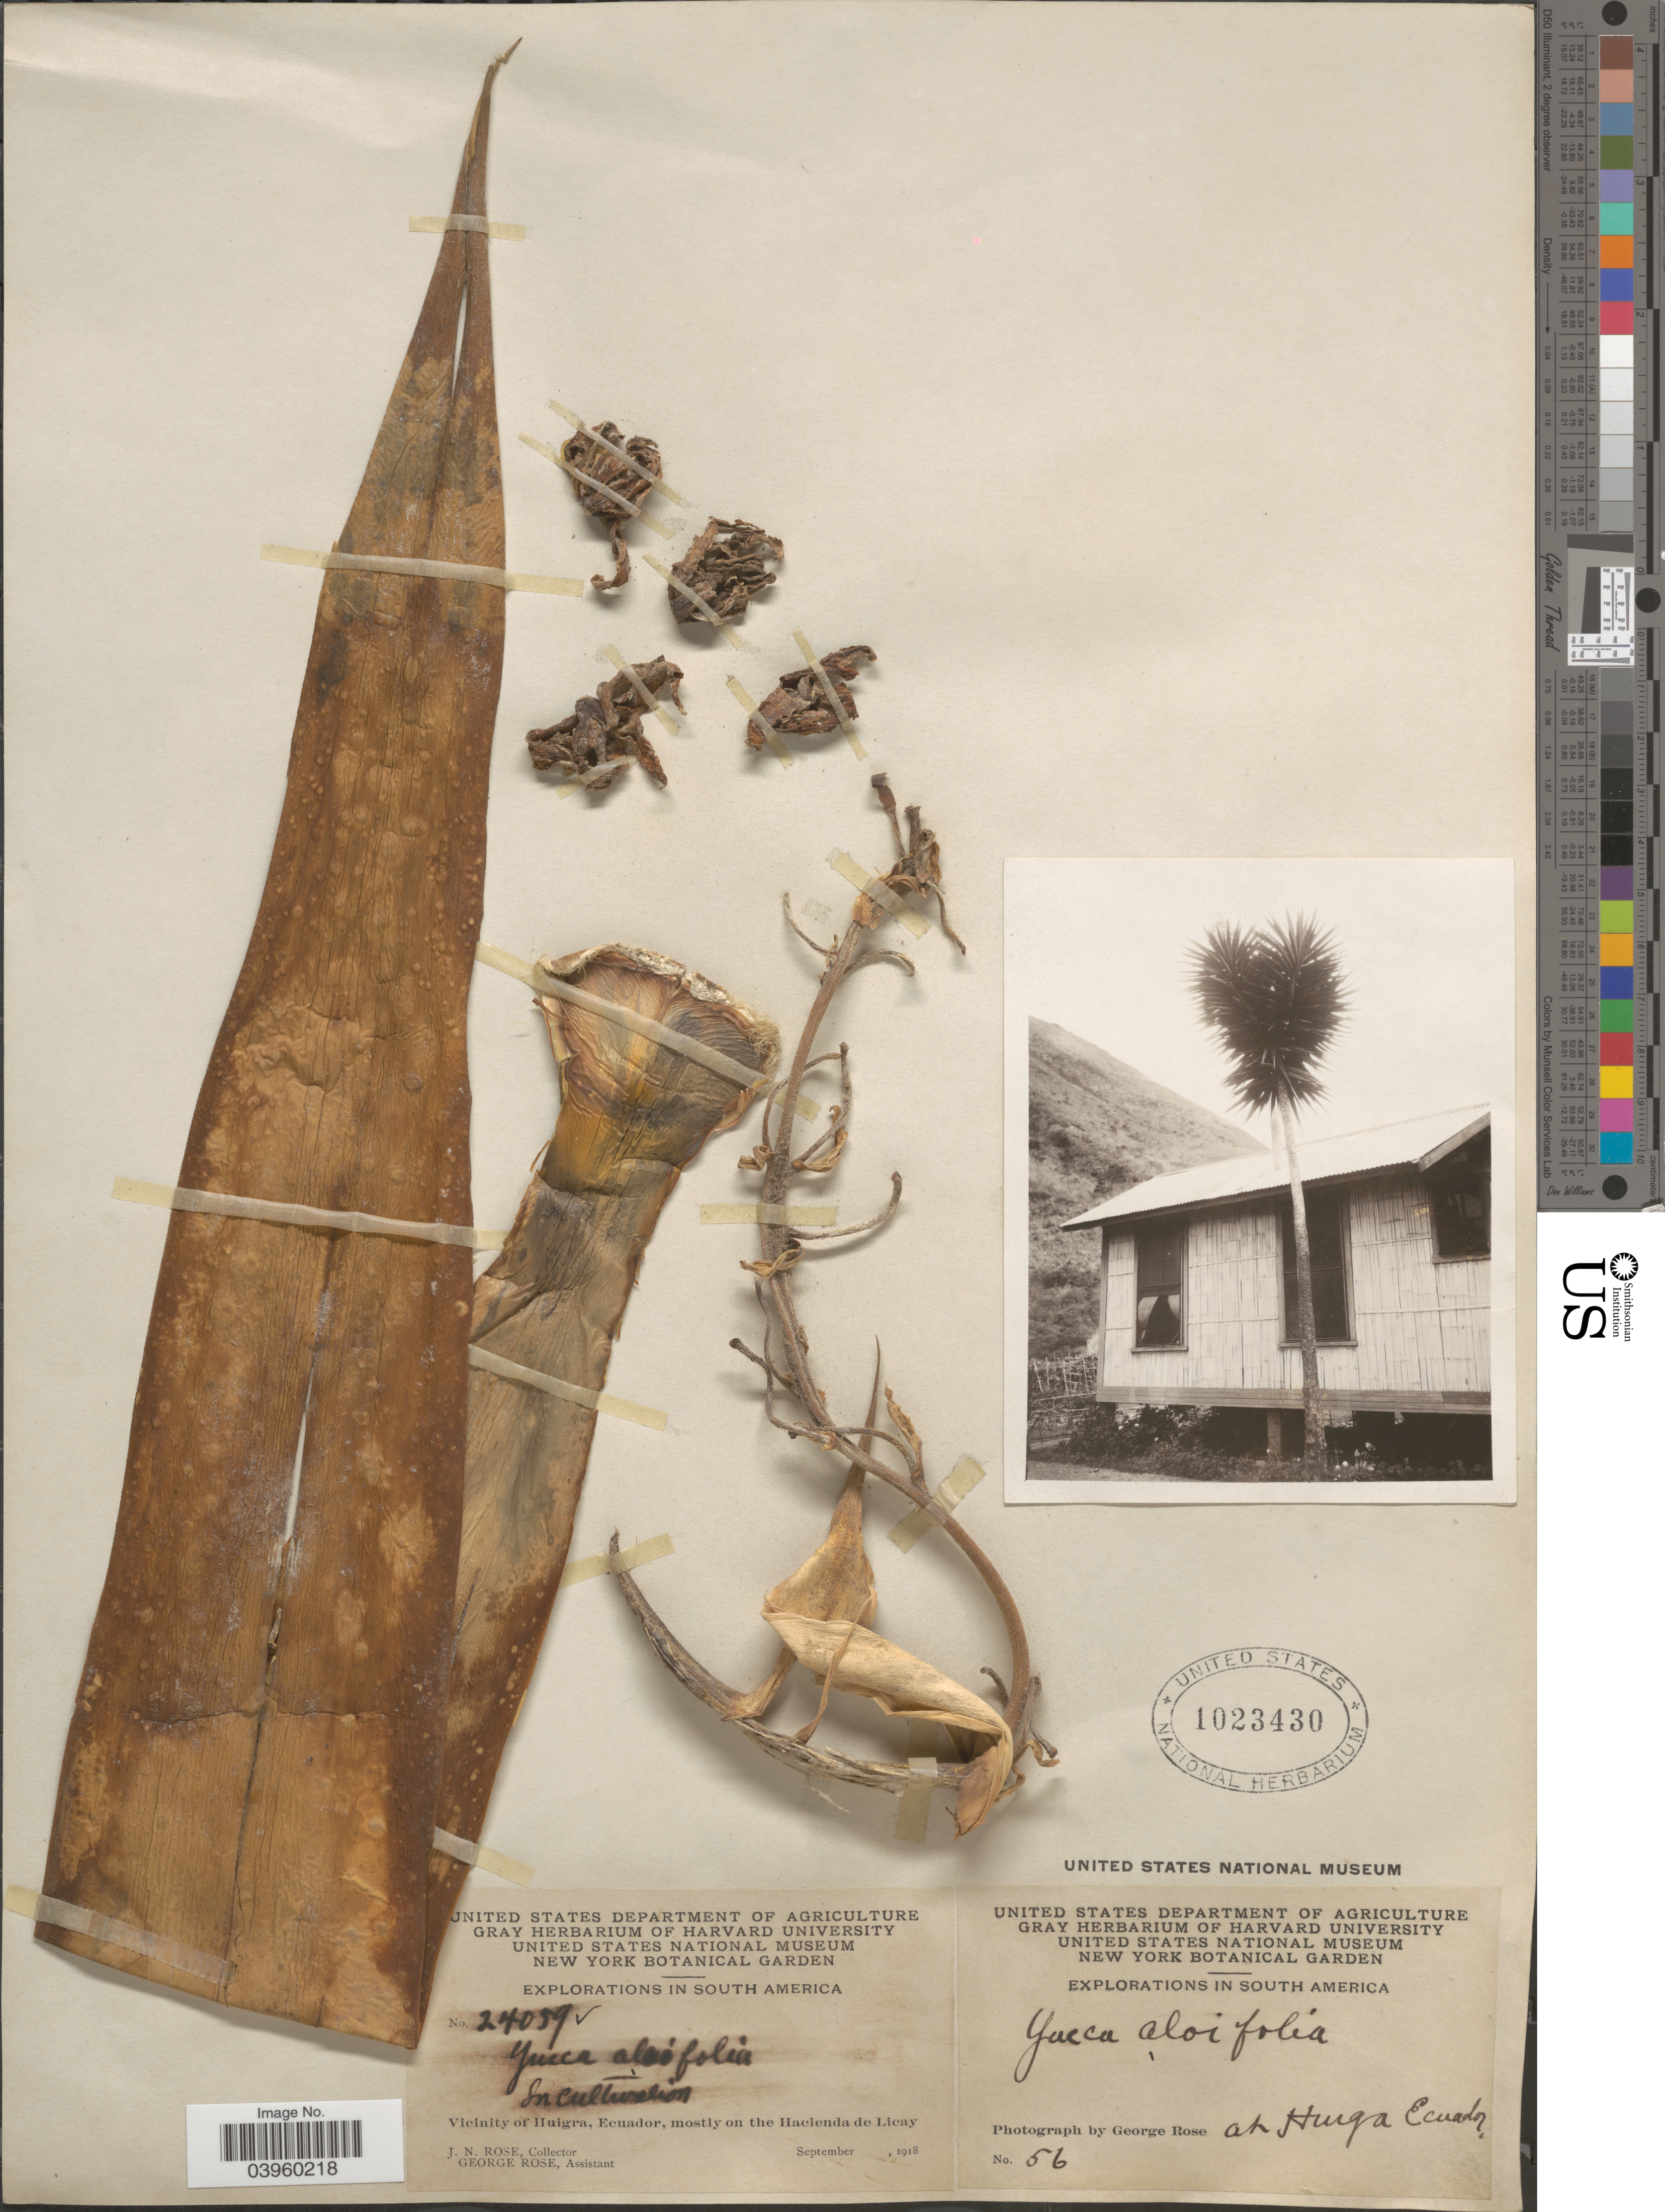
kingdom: Plantae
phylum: Tracheophyta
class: Liliopsida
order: Asparagales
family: Asparagaceae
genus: Yucca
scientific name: Yucca aloifolia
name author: L.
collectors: J. N. Rose & G. Rose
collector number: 24059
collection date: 1918-09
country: Ecuador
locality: Vicinity of Huigra, mostly on the Hacienda de Licay. At Huigra.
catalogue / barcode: US 1023430